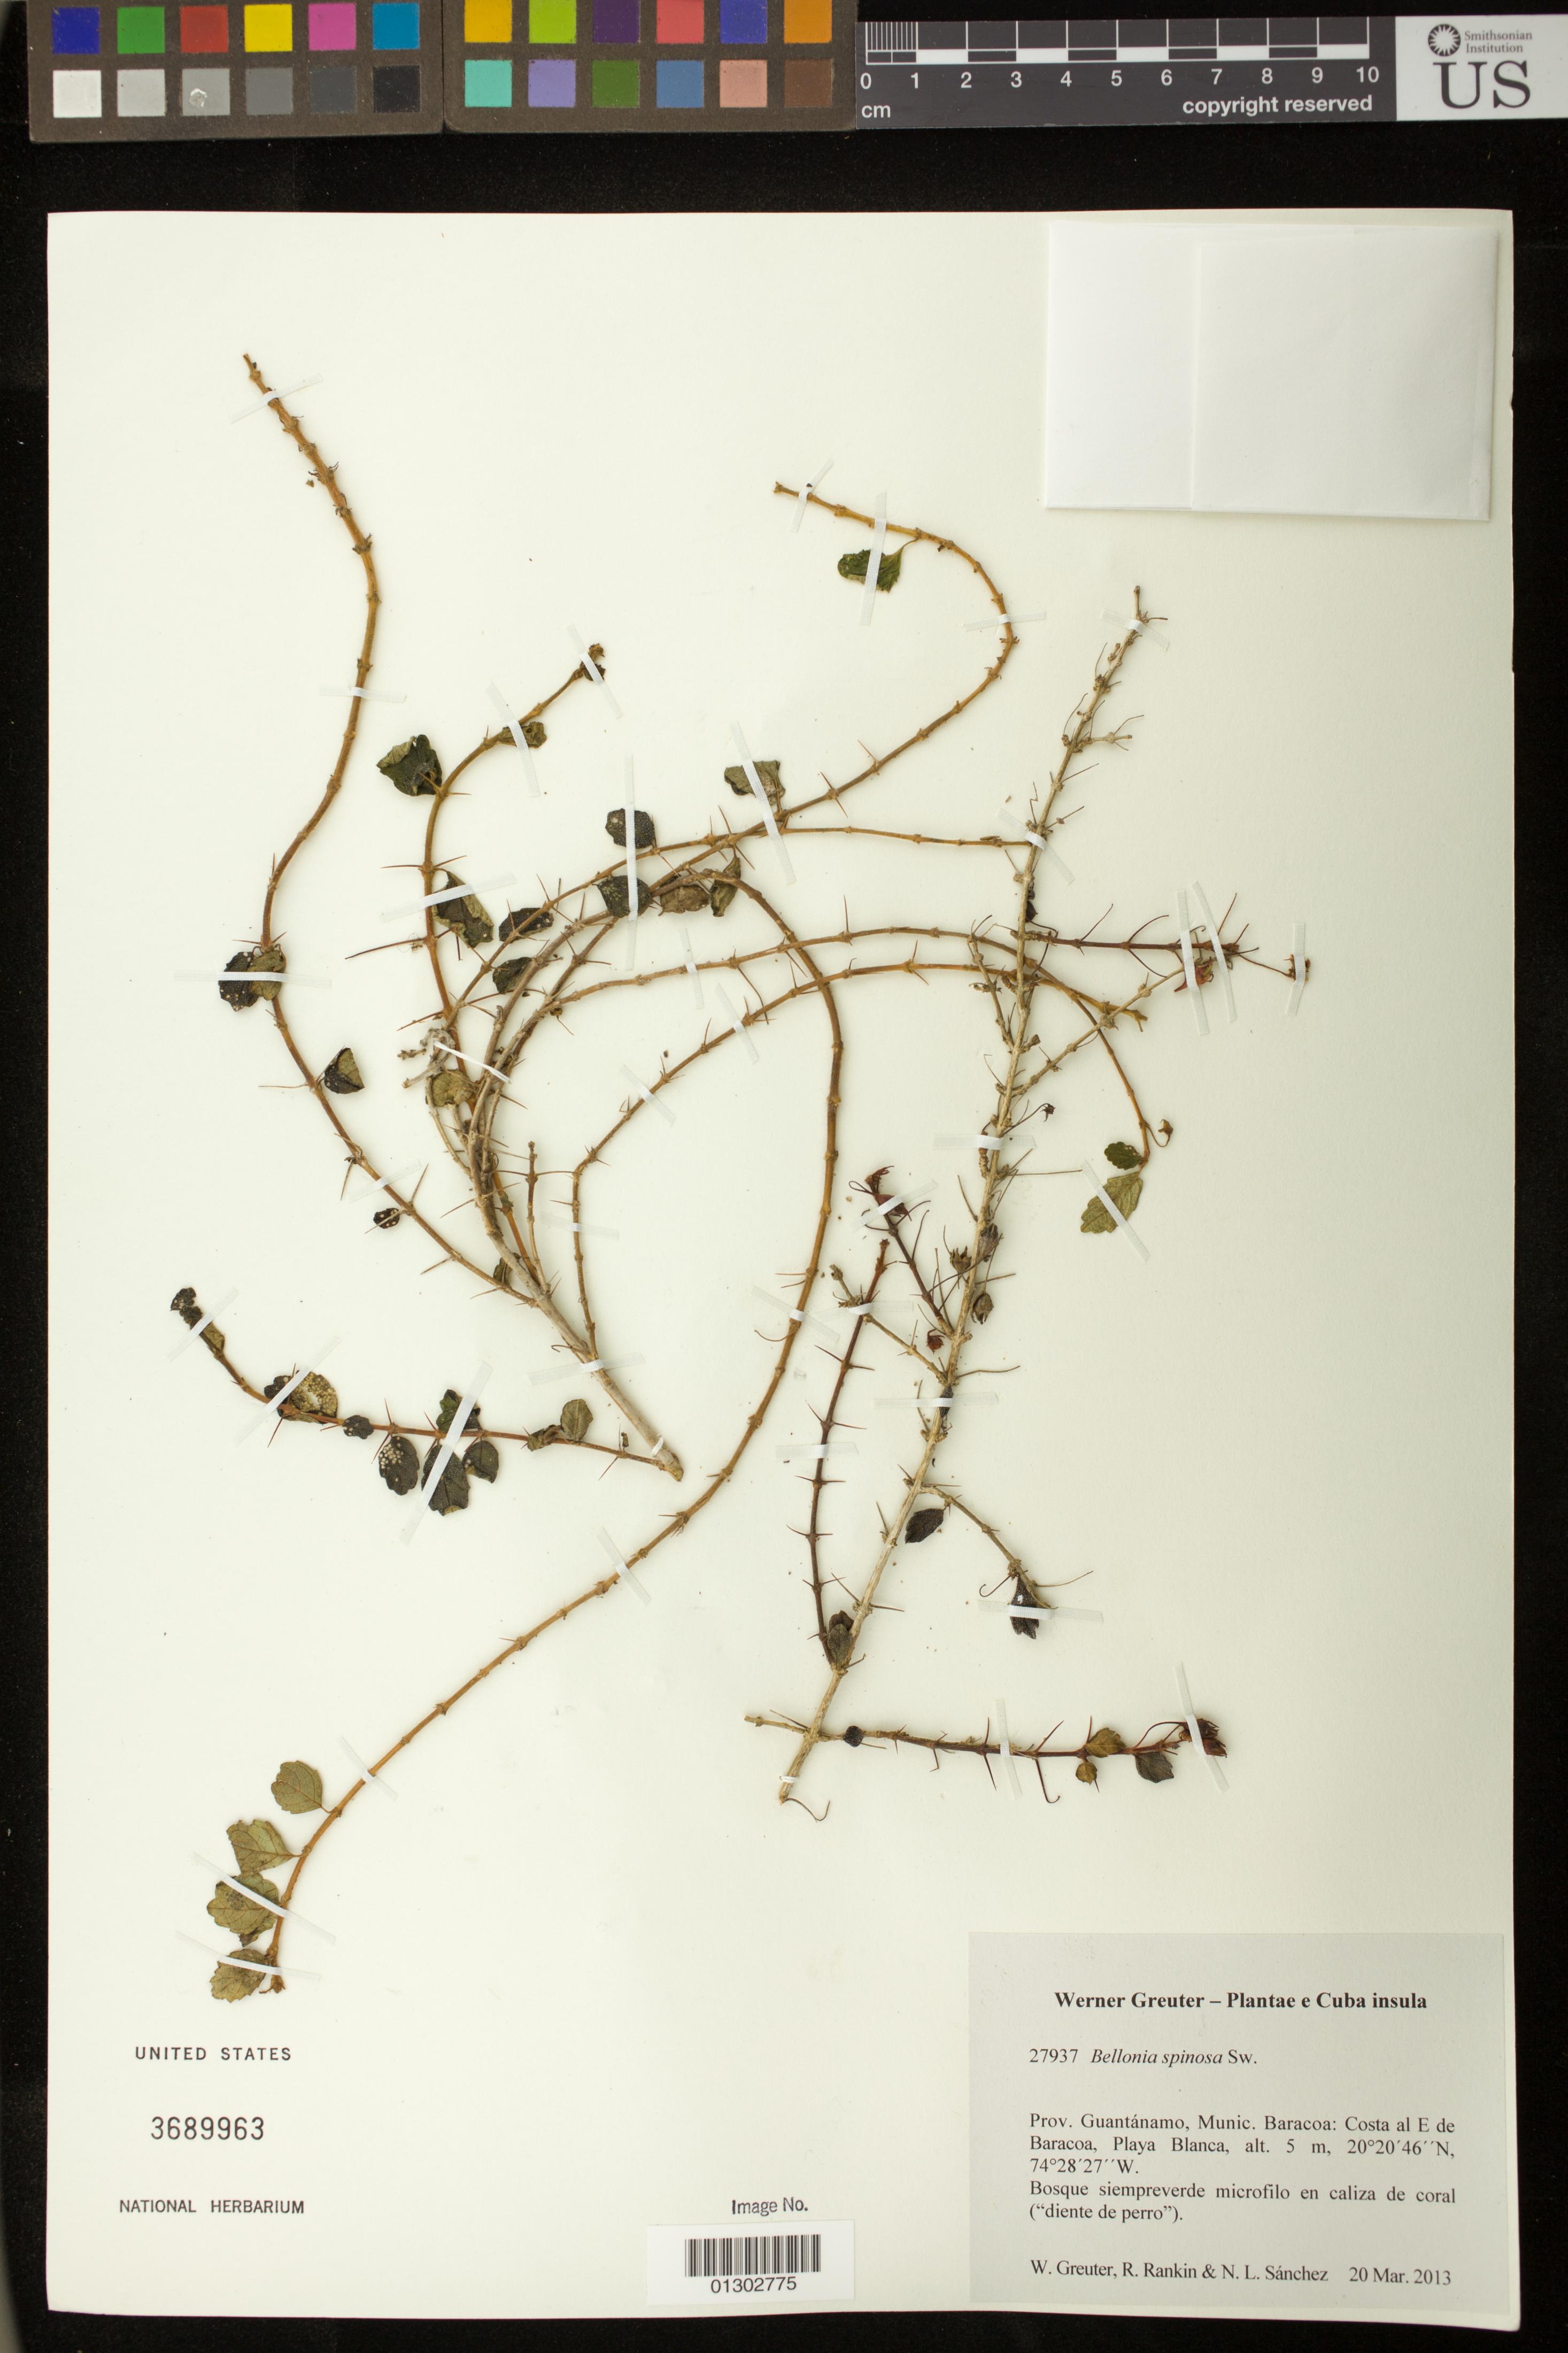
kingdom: Plantae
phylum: Tracheophyta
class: Magnoliopsida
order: Lamiales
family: Gesneriaceae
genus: Bellonia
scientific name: Bellonia spinosa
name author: Sw.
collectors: W. R. Greuter, R. Rankin Rodriguez & N. Sanchez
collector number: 27937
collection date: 2013-03-20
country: Cuba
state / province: Guantanamo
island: Cuba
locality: Munic. Baracoa, Costa al E de Baracoa, Playa Blanca.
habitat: Bosque siempreverde microfilo en caliza de coral ('Diente de perro").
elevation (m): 5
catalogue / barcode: US 3689963